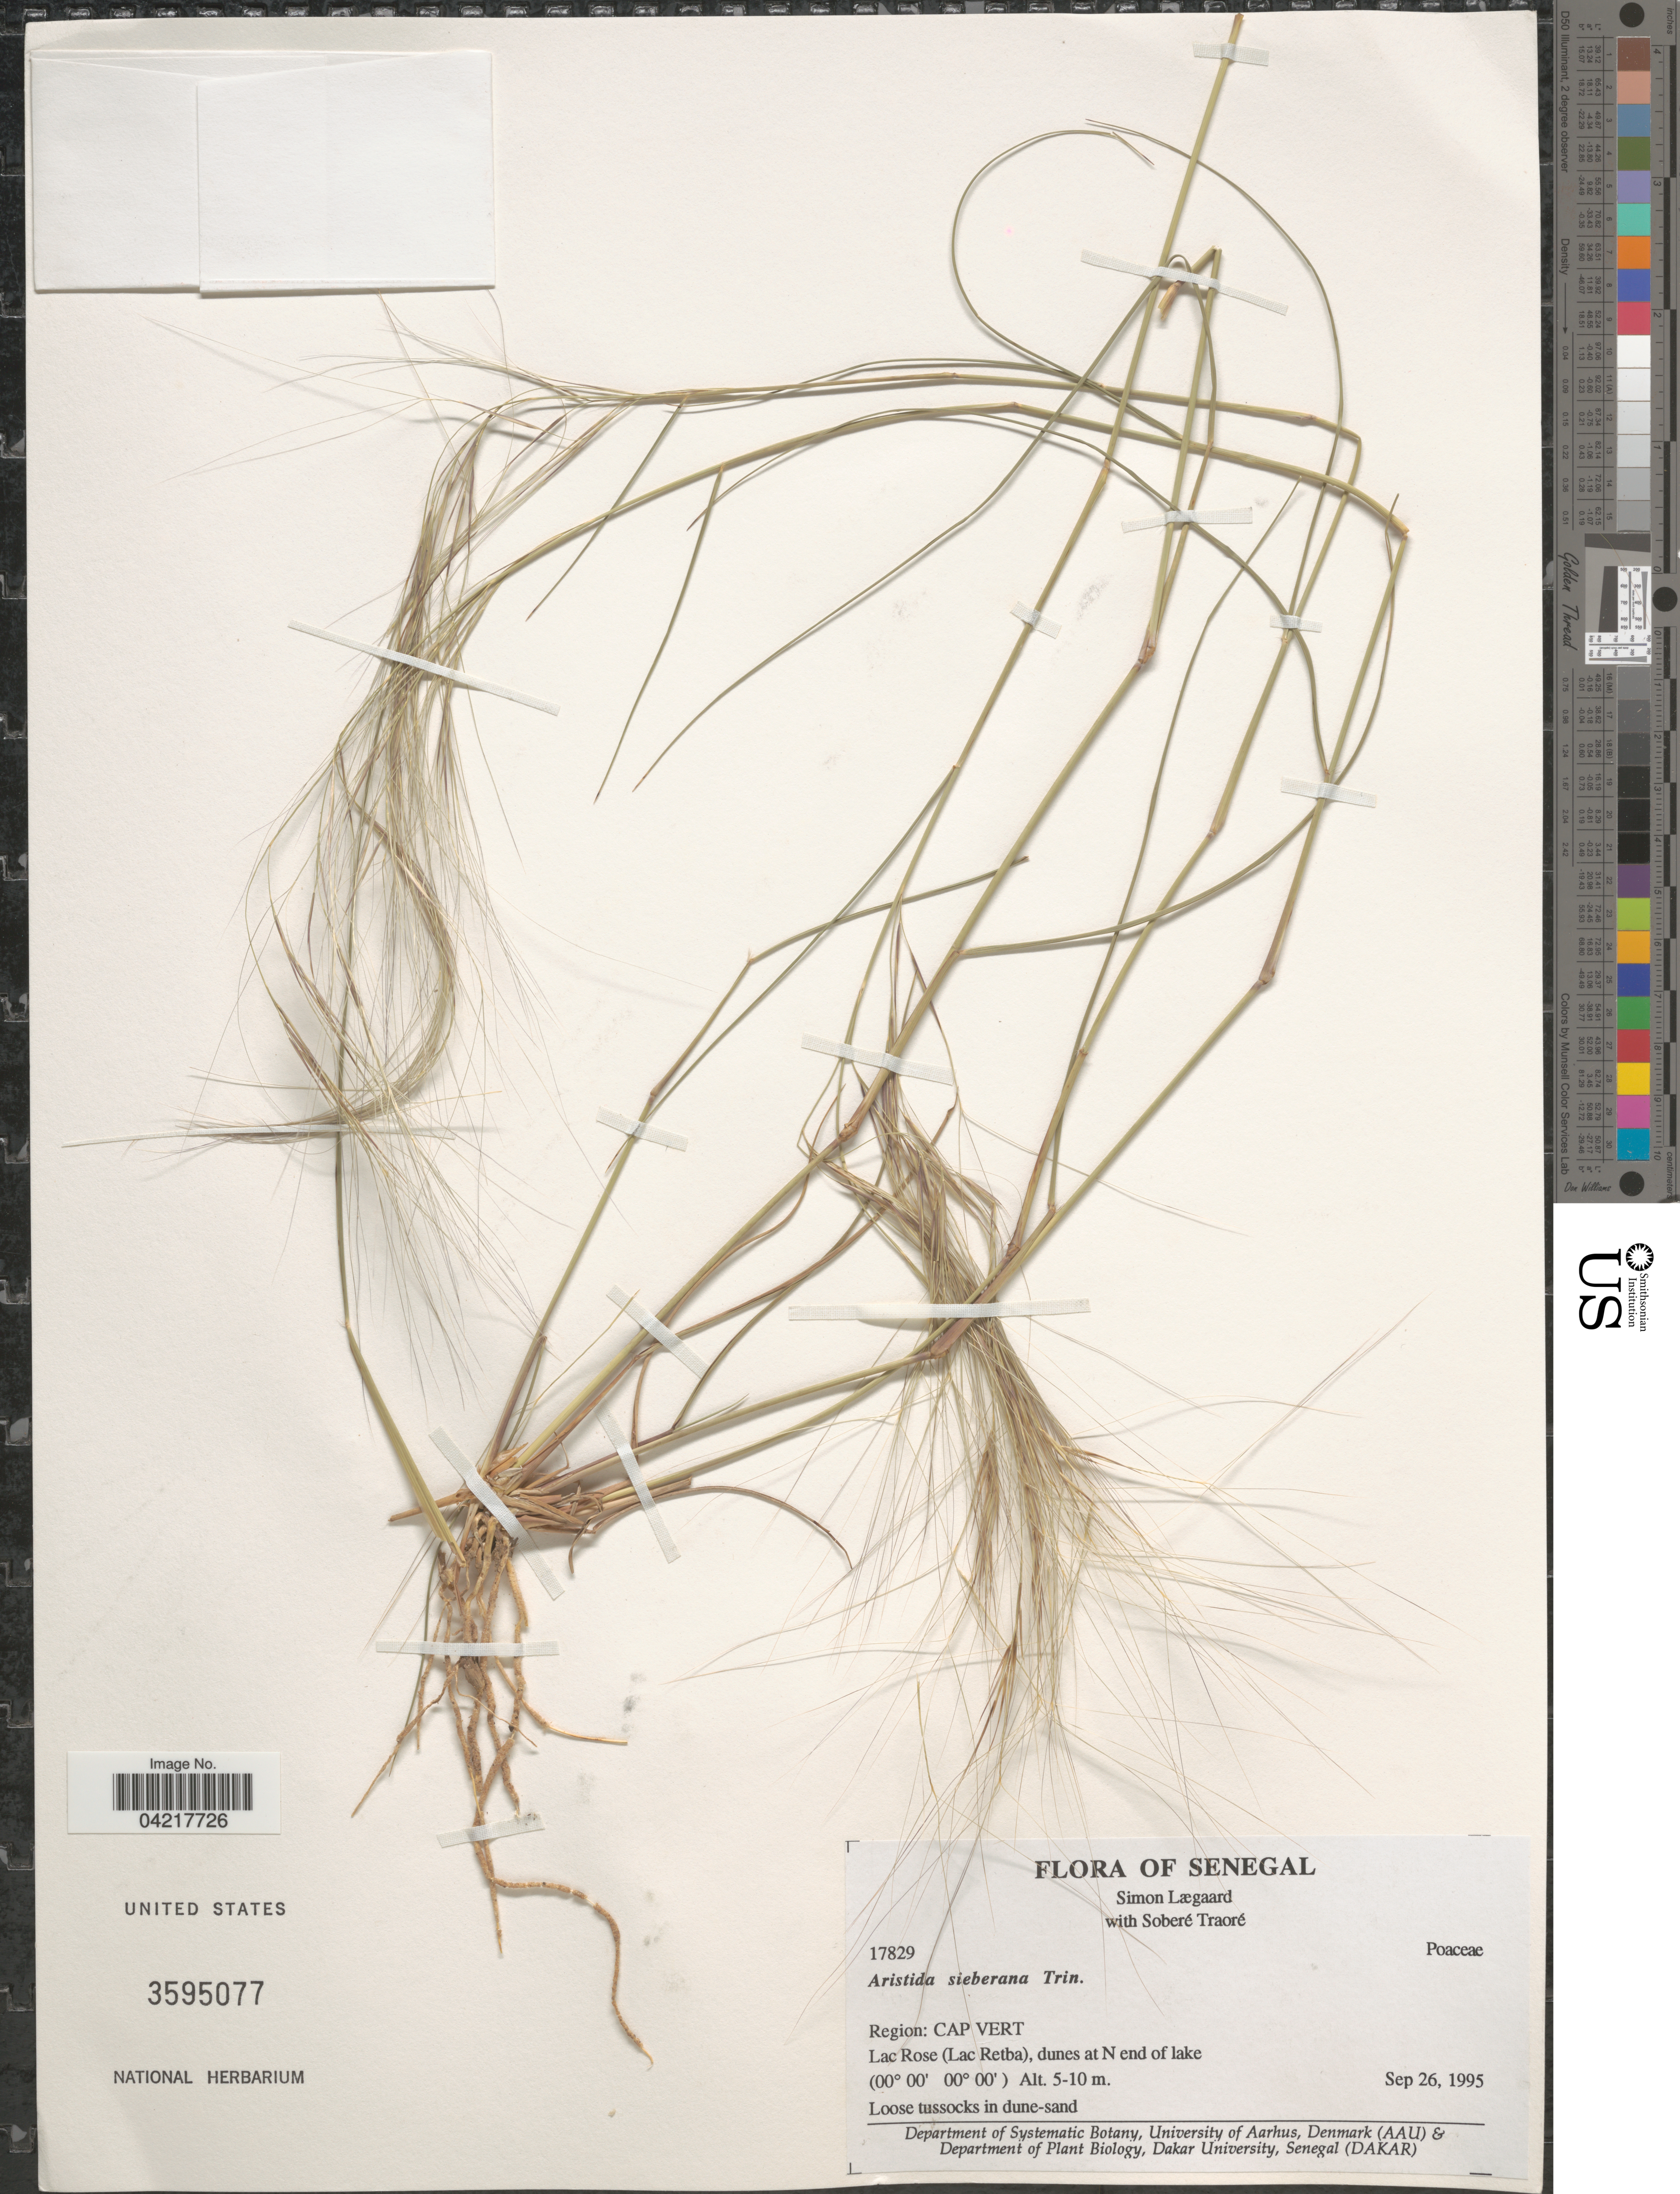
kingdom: Plantae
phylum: Tracheophyta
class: Liliopsida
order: Poales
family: Poaceae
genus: Aristida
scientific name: Aristida sieberiana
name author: Trin. ex Spreng.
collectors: S. Lægaard & S. Traore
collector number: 17829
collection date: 1995-09-26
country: Senegal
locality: Region: Cap Vert. Lac Rose (Lac Retba), dunes at N end of lake.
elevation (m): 5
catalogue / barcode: US 3595077